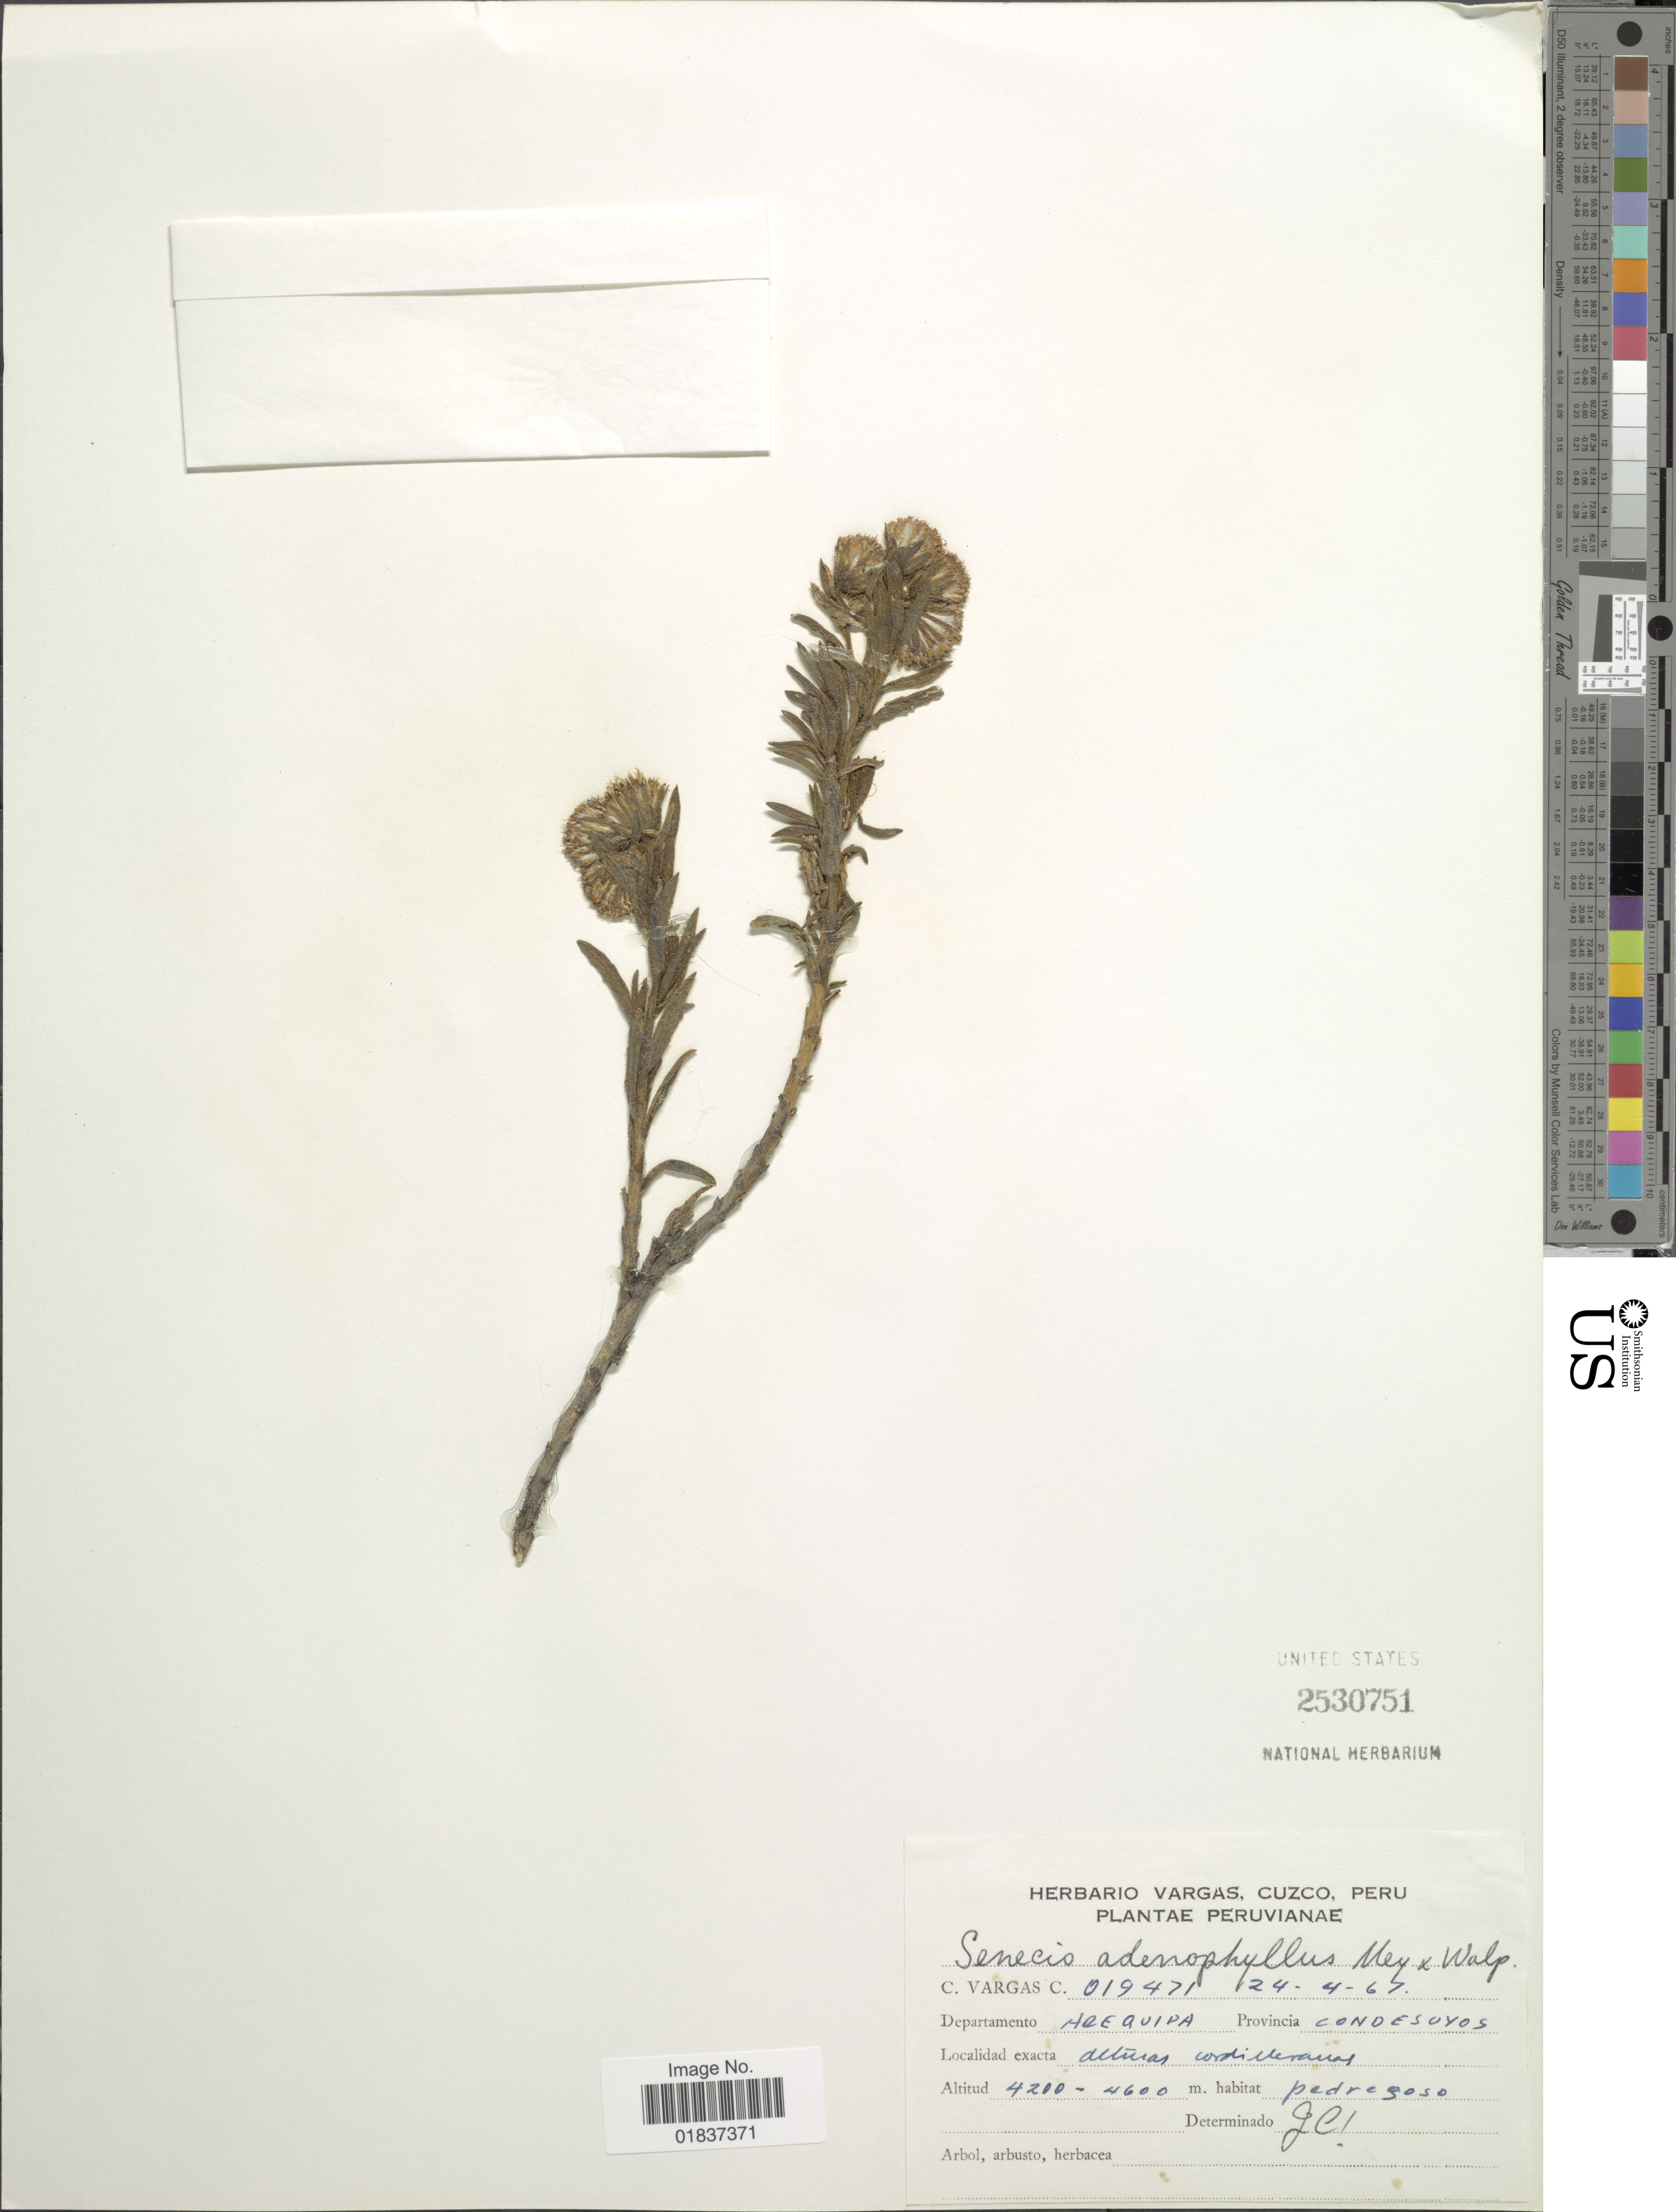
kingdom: Plantae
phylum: Tracheophyta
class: Magnoliopsida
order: Asterales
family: Asteraceae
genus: Senecio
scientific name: Senecio adenophyllus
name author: Meyen & Walp.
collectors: C. Vargas Calderón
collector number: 019471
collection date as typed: Transcribed d/m/y: 24/4/67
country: Peru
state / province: Arequipa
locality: Departamento Arequipa. Provincia Condesoyos.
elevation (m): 4200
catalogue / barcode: US 2530751